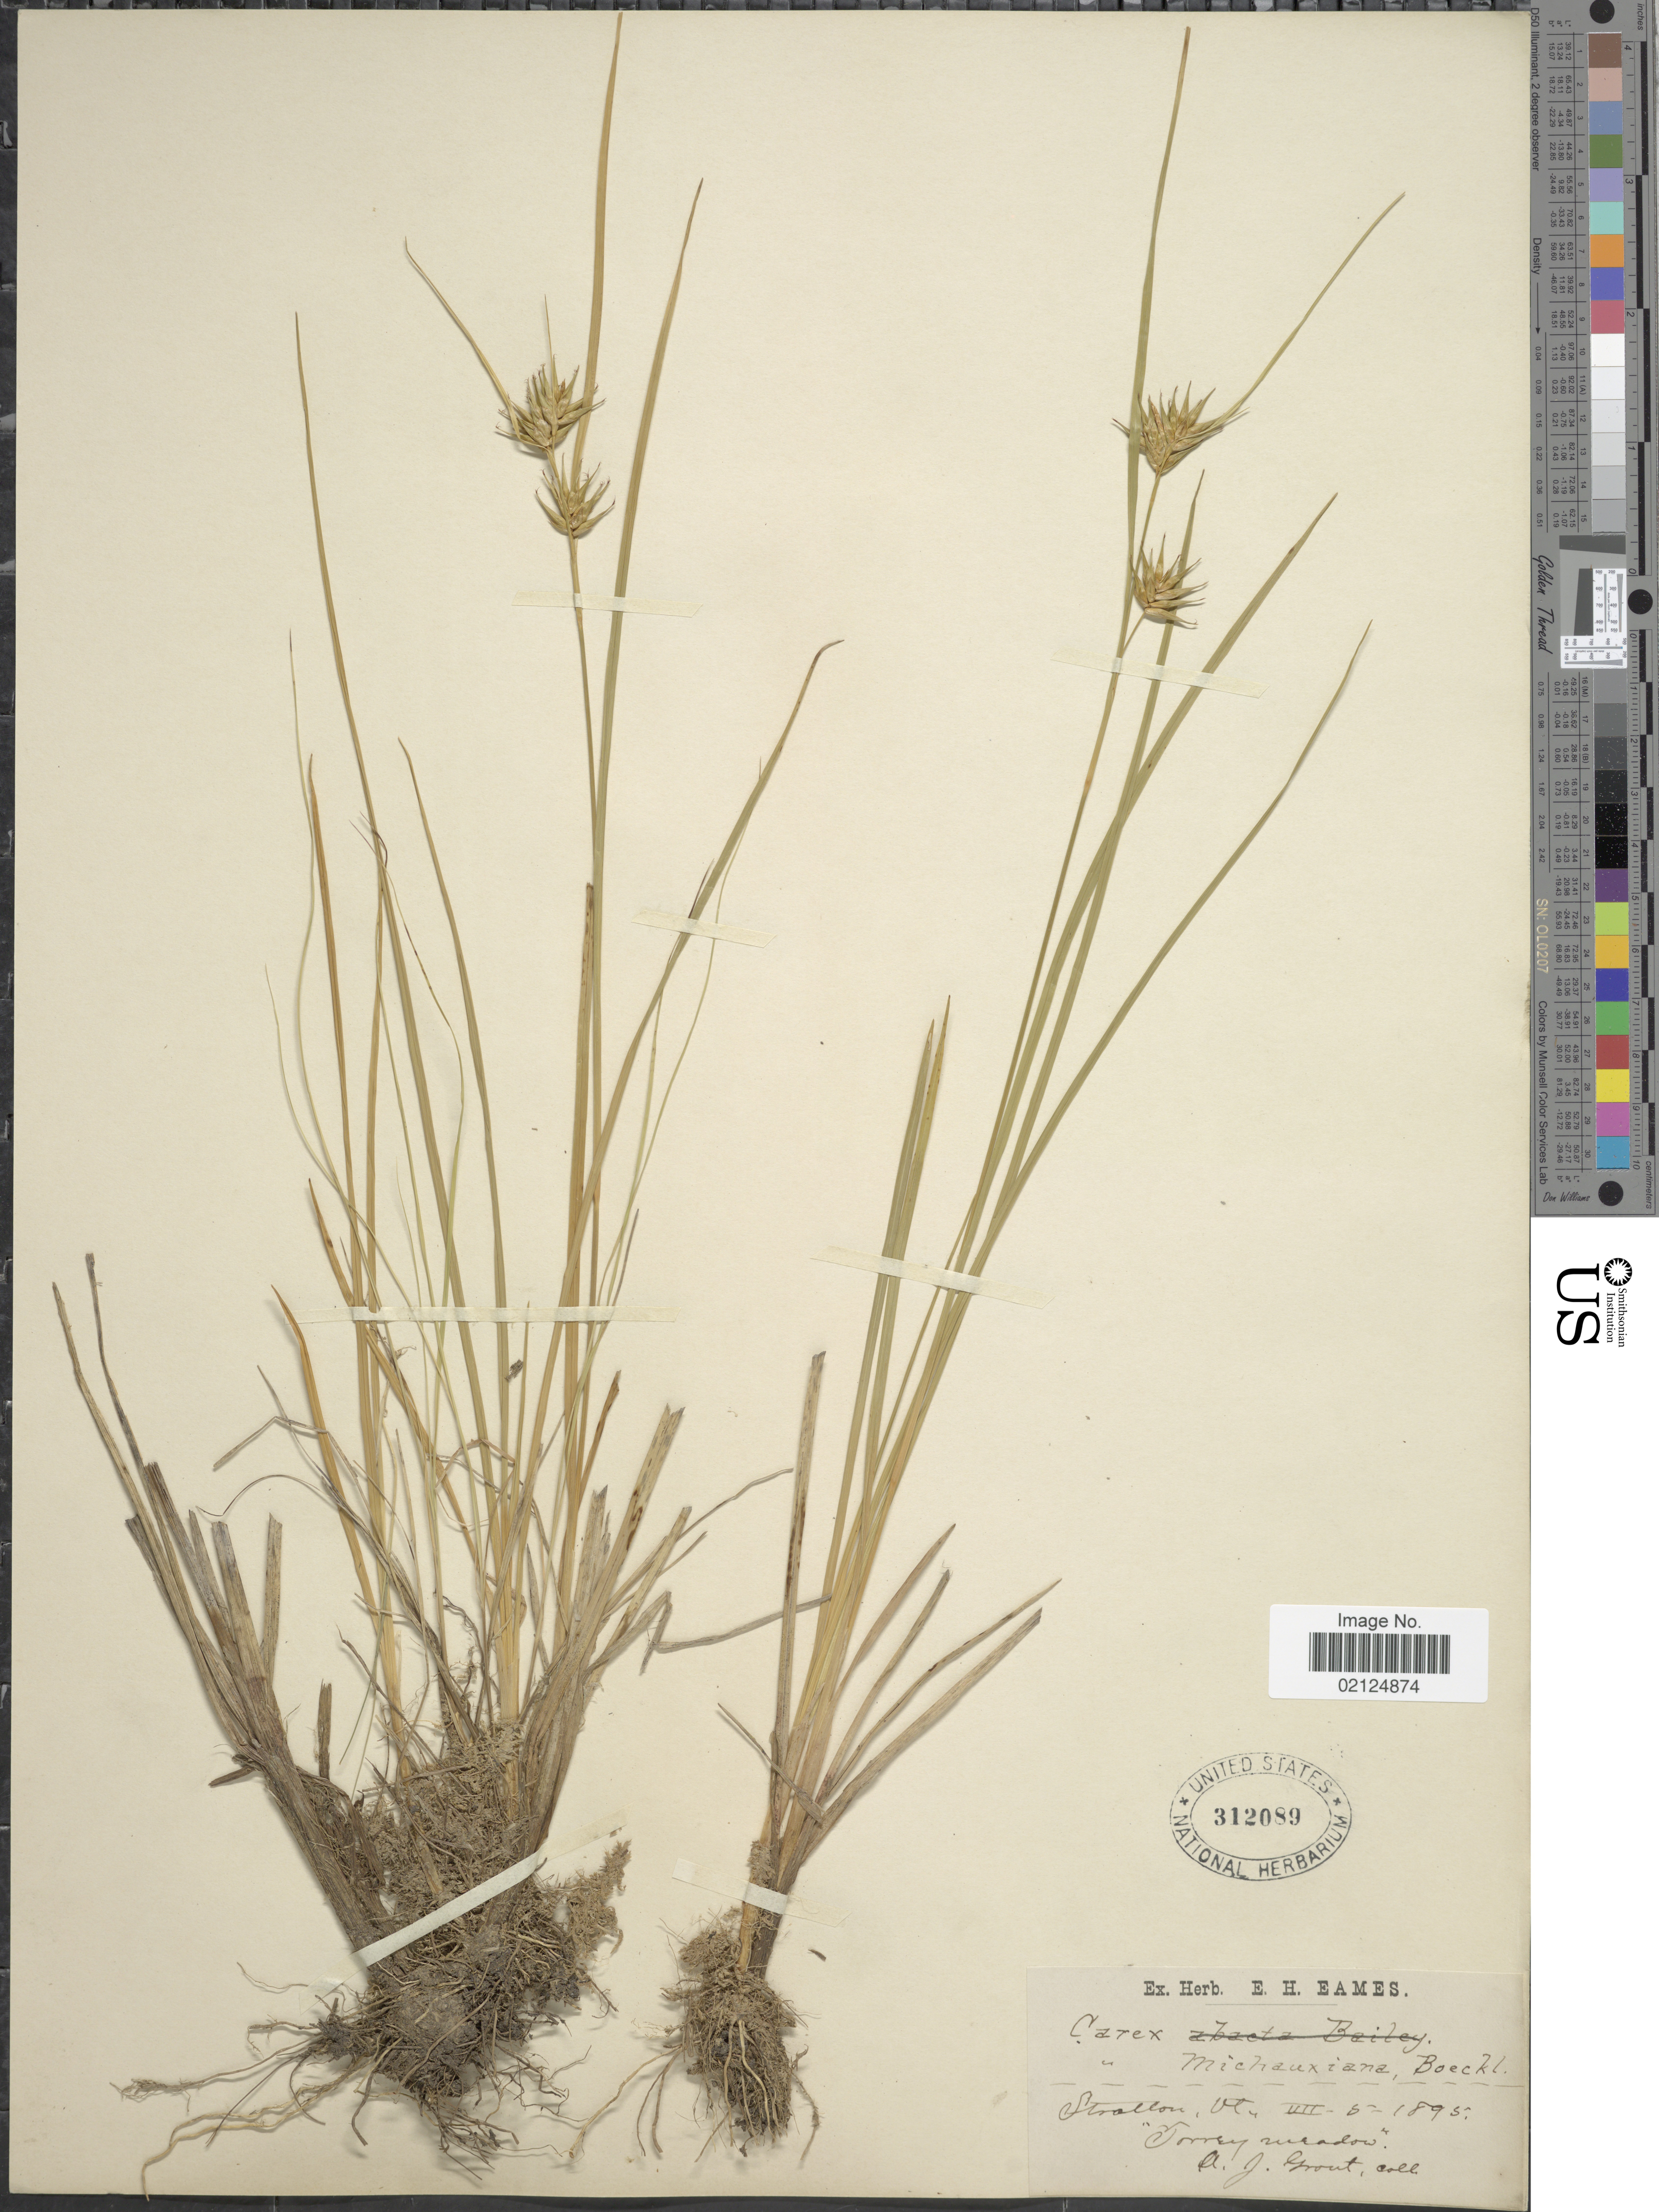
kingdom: Plantae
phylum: Tracheophyta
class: Liliopsida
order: Poales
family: Cyperaceae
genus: Carex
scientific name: Carex michauxiana subsp. michauxiana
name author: Boeckeler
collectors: A. J. Grout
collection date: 1895-07-05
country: United States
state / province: Vermont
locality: Stratton, Vt. Torrey Meadow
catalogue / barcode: US 312089